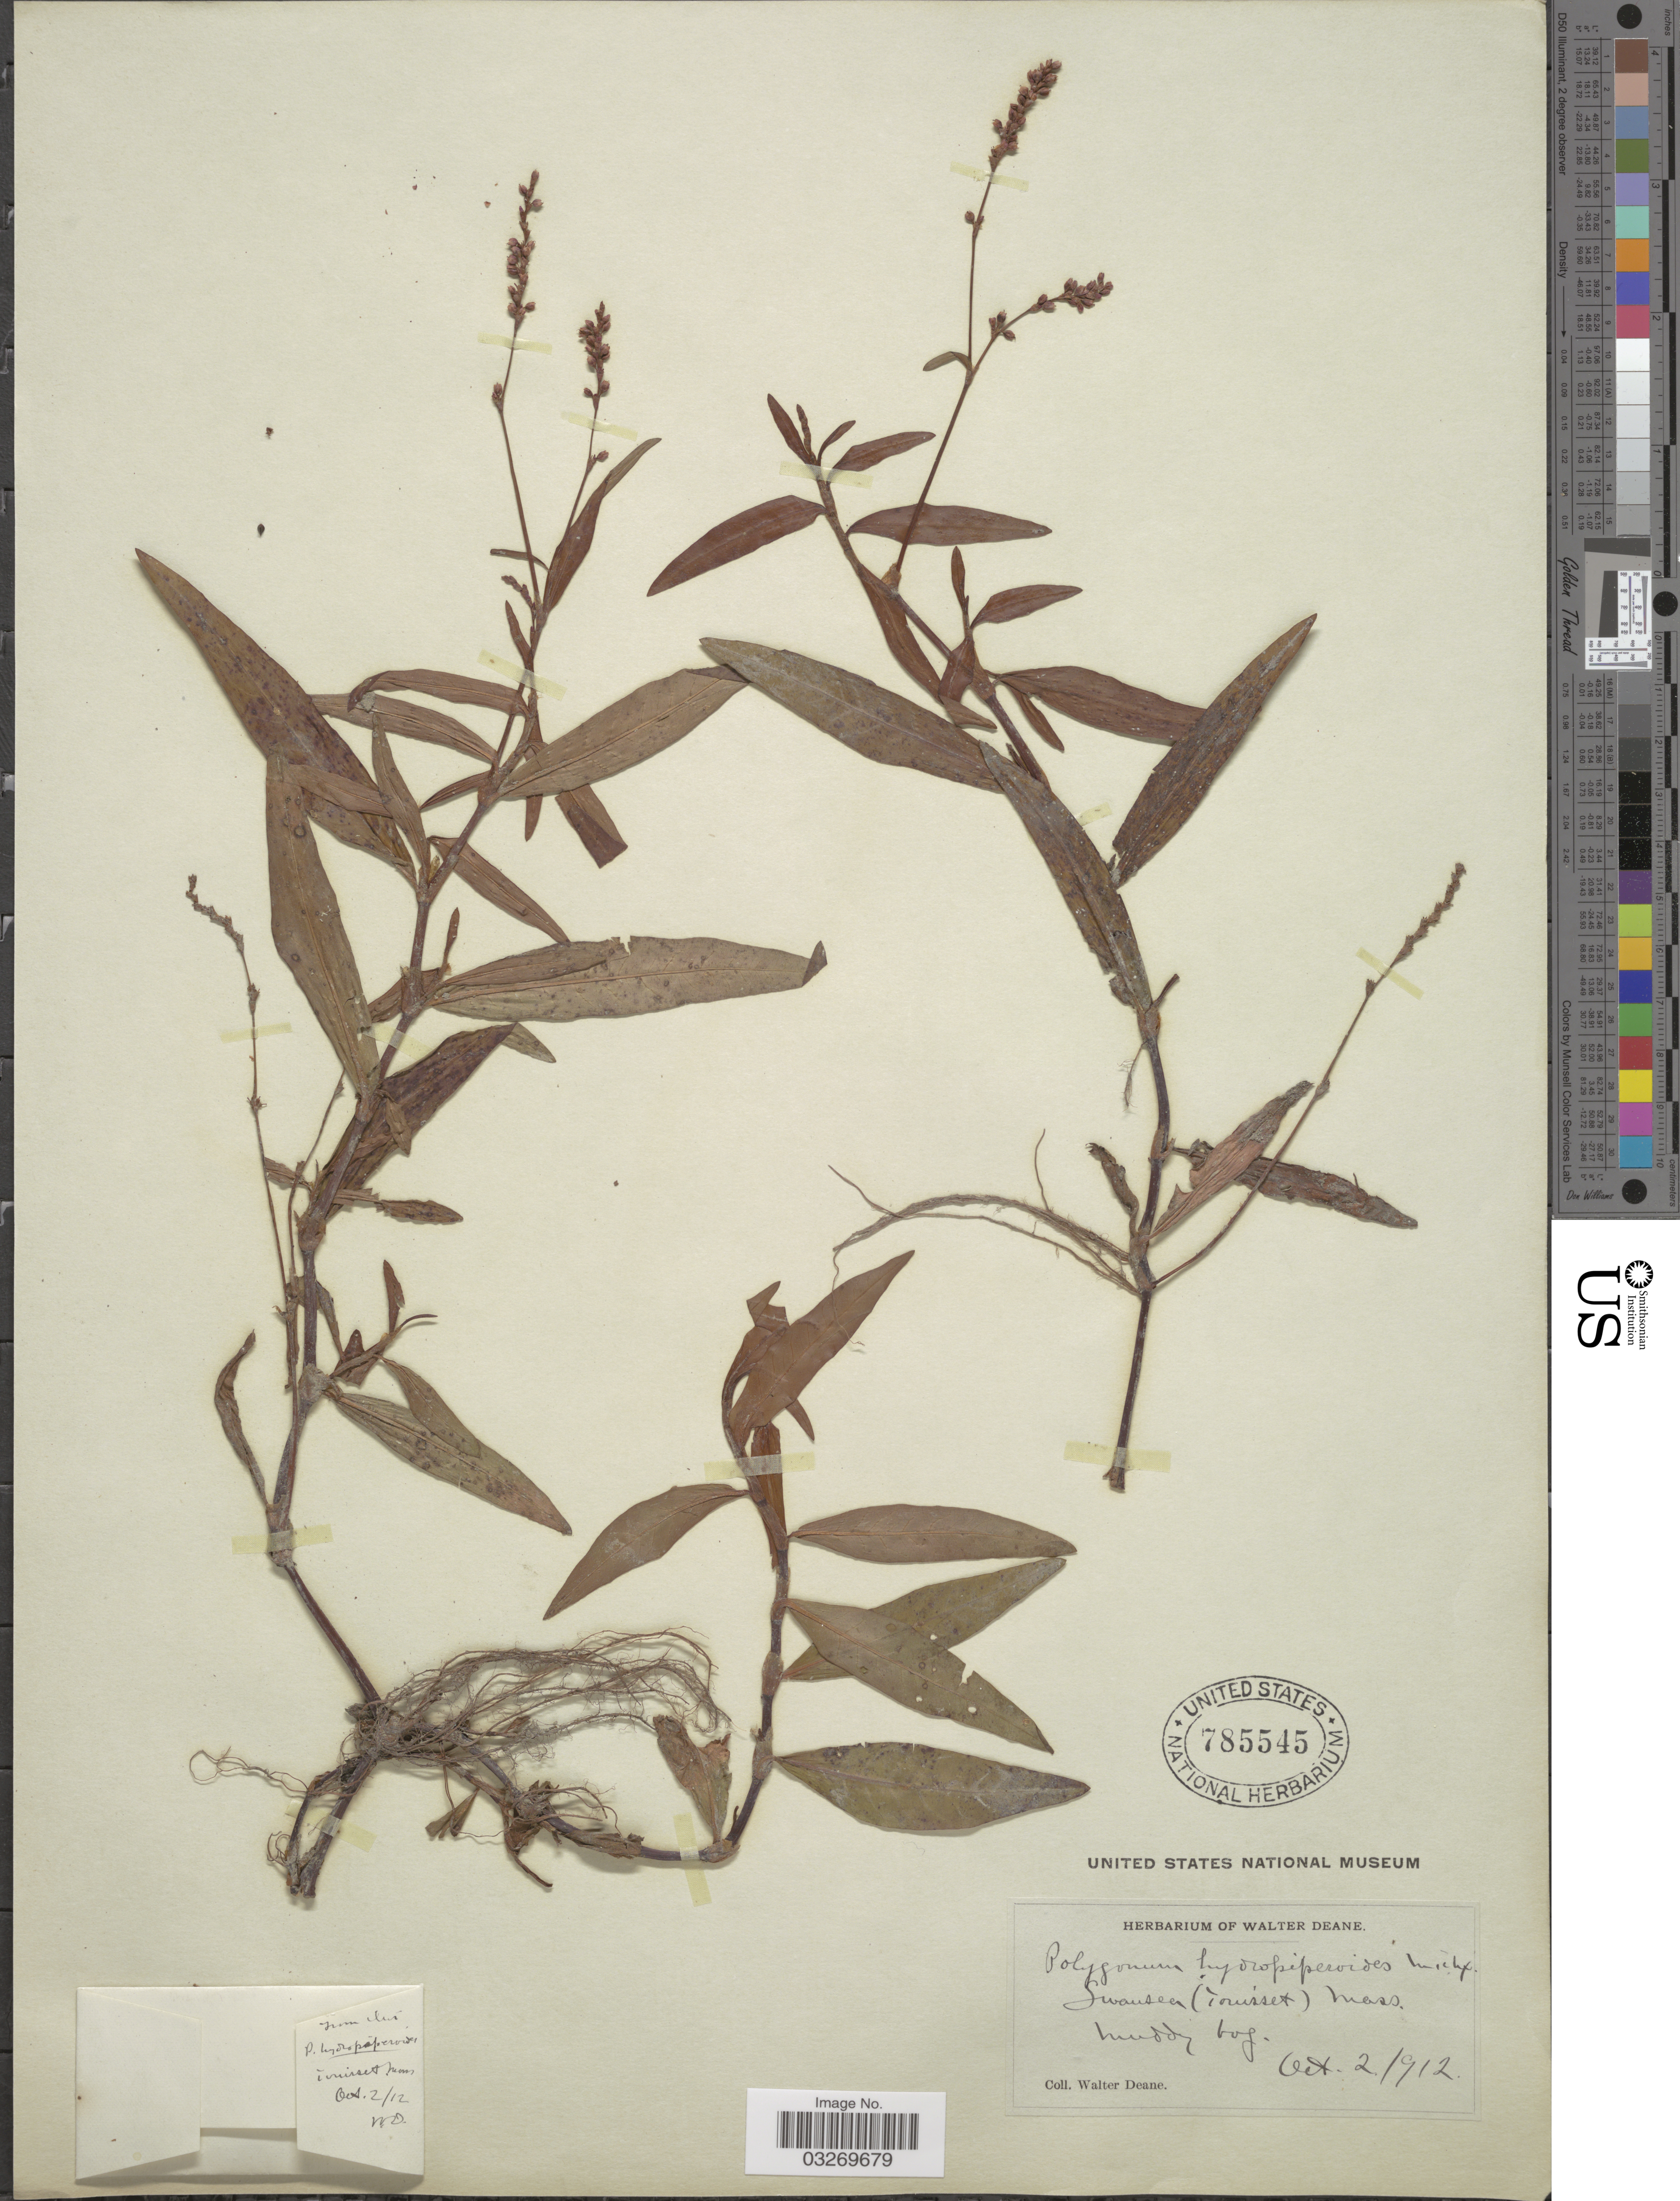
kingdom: Plantae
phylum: Tracheophyta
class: Magnoliopsida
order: Caryophyllales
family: Polygonaceae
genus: Persicaria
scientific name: Persicaria hydropiperoides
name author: (Michx.) Small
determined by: Atha, D. E.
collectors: W. Deane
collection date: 1912-10-02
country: United States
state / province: Massachusetts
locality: Swansea (Touisset).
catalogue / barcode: US 785545